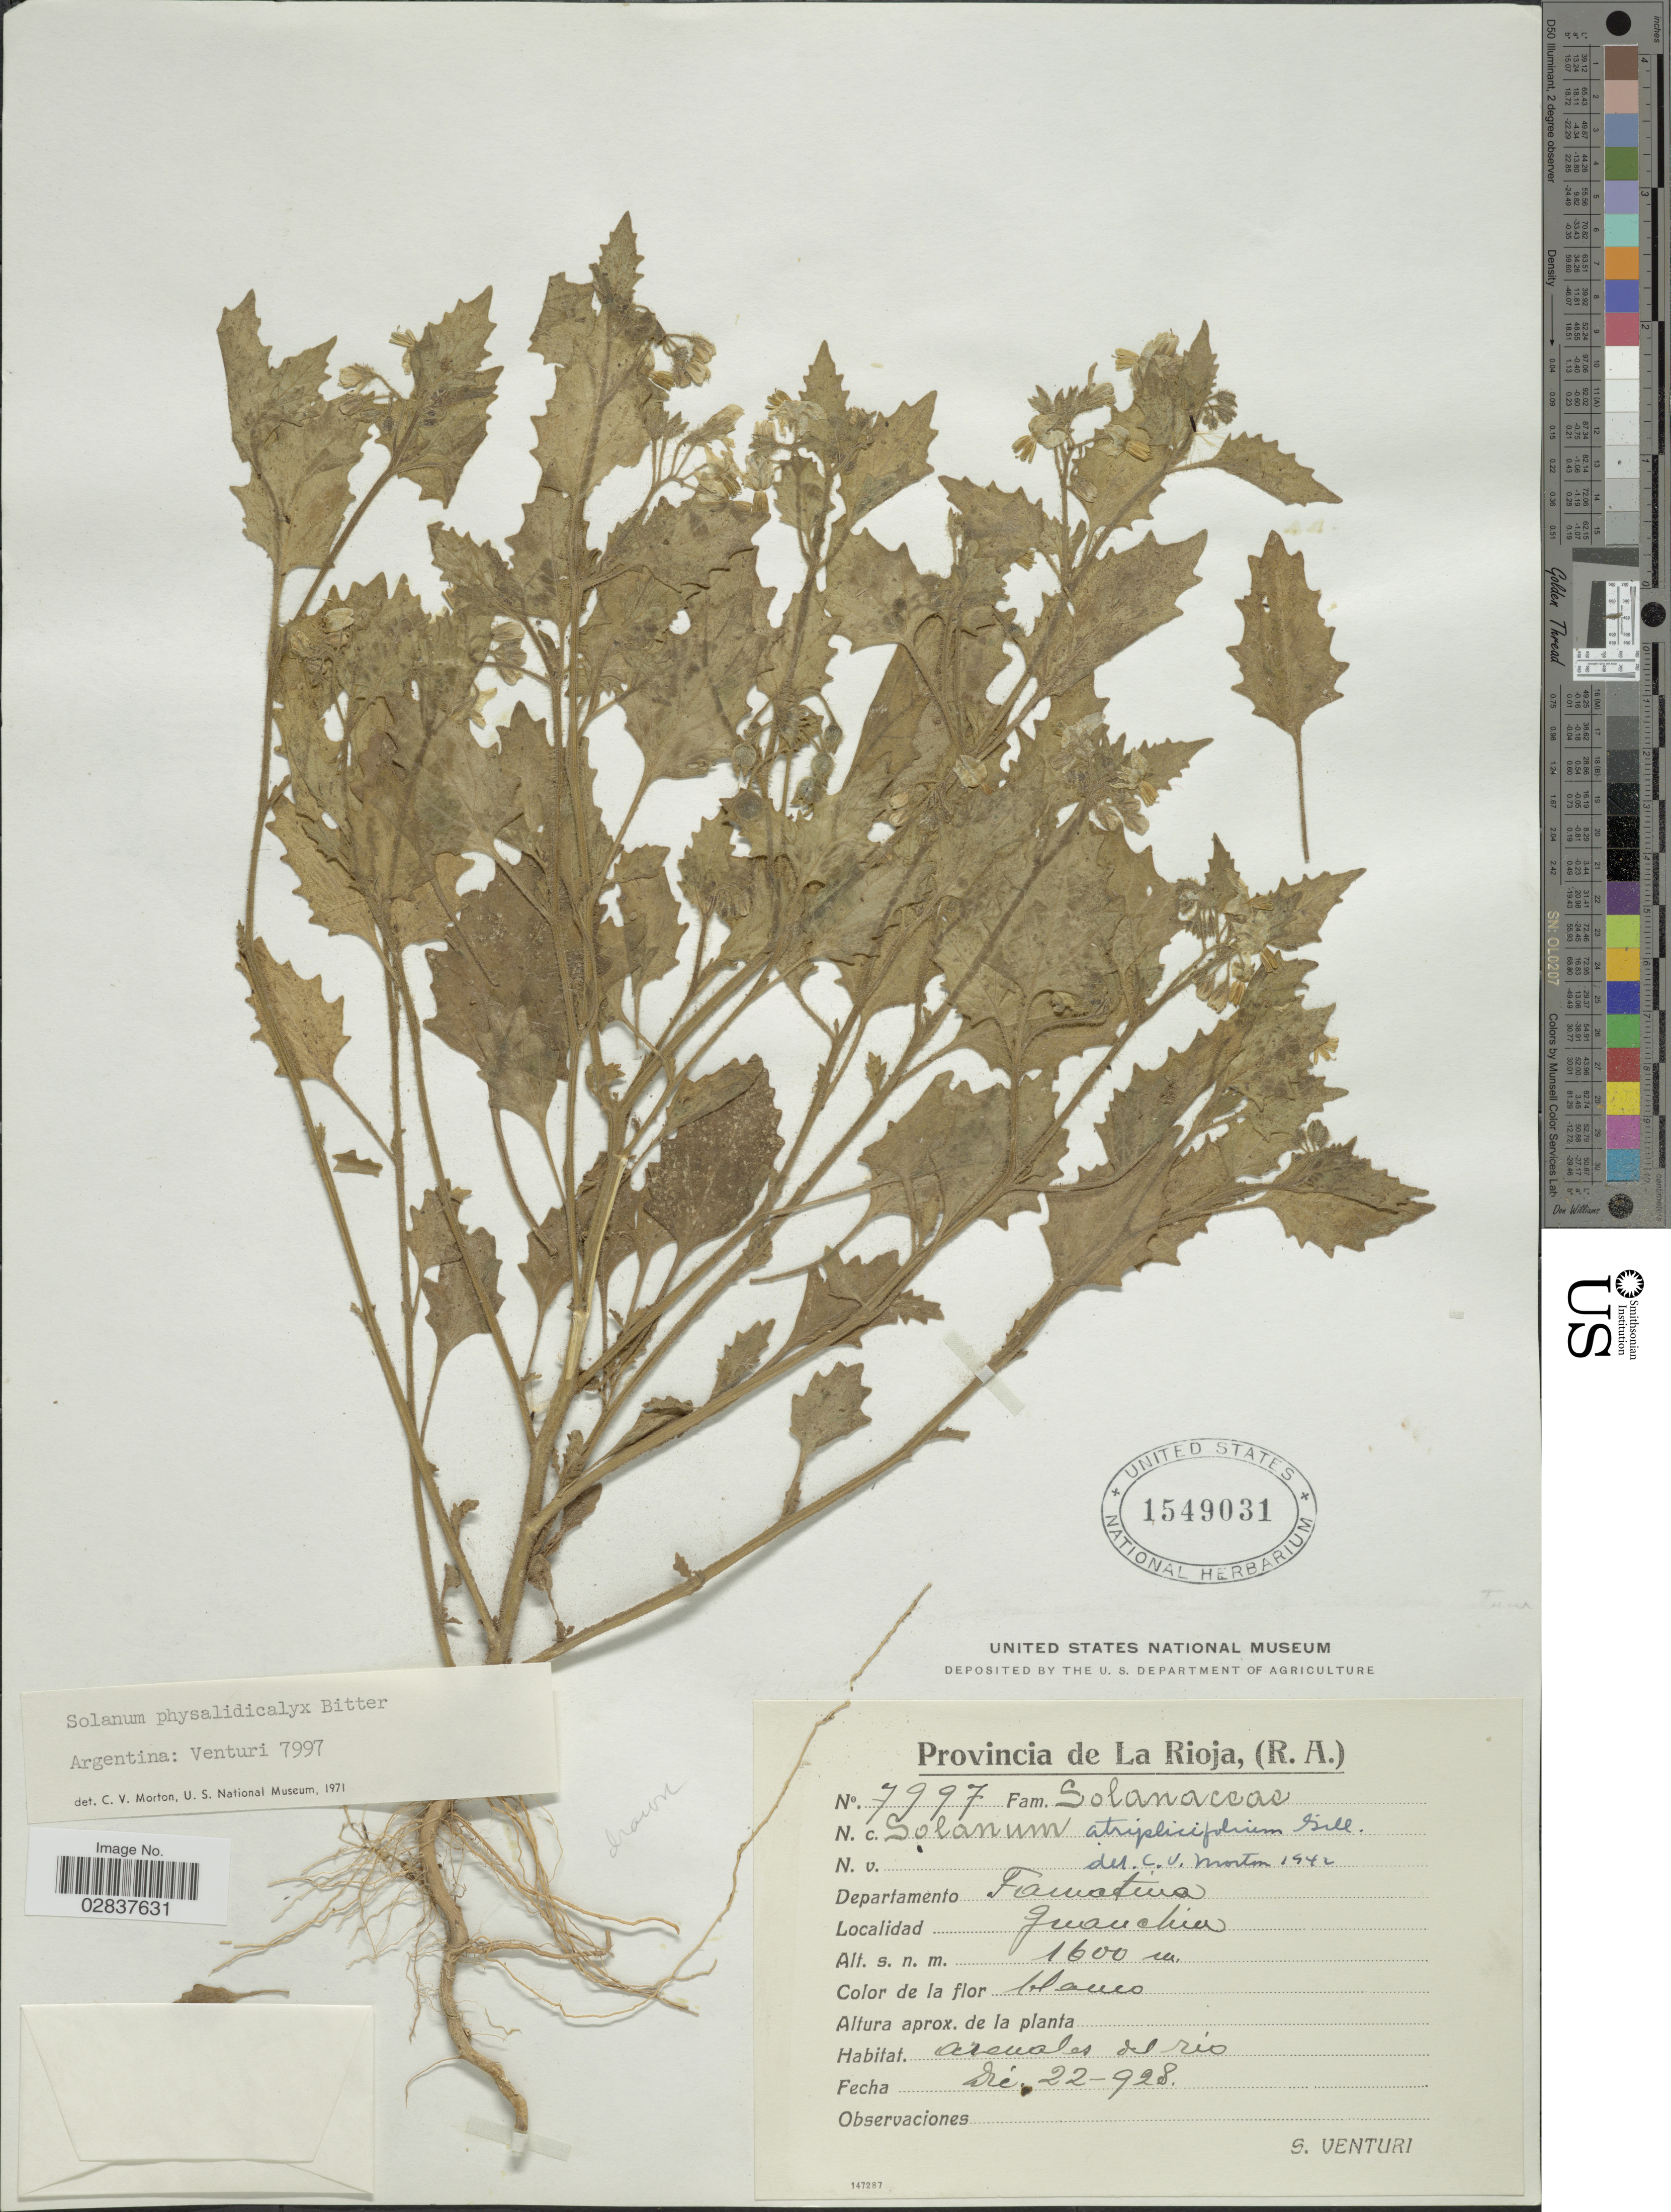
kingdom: Plantae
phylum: Tracheophyta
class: Magnoliopsida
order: Solanales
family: Solanaceae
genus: Solanum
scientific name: Solanum physalifolium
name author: Rusby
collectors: S. Venturi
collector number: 7997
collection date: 1928-12-22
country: Argentina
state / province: La Rioja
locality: (R.A.), Departamento Famatina. Guanchia.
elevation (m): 1600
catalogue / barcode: US 1549031